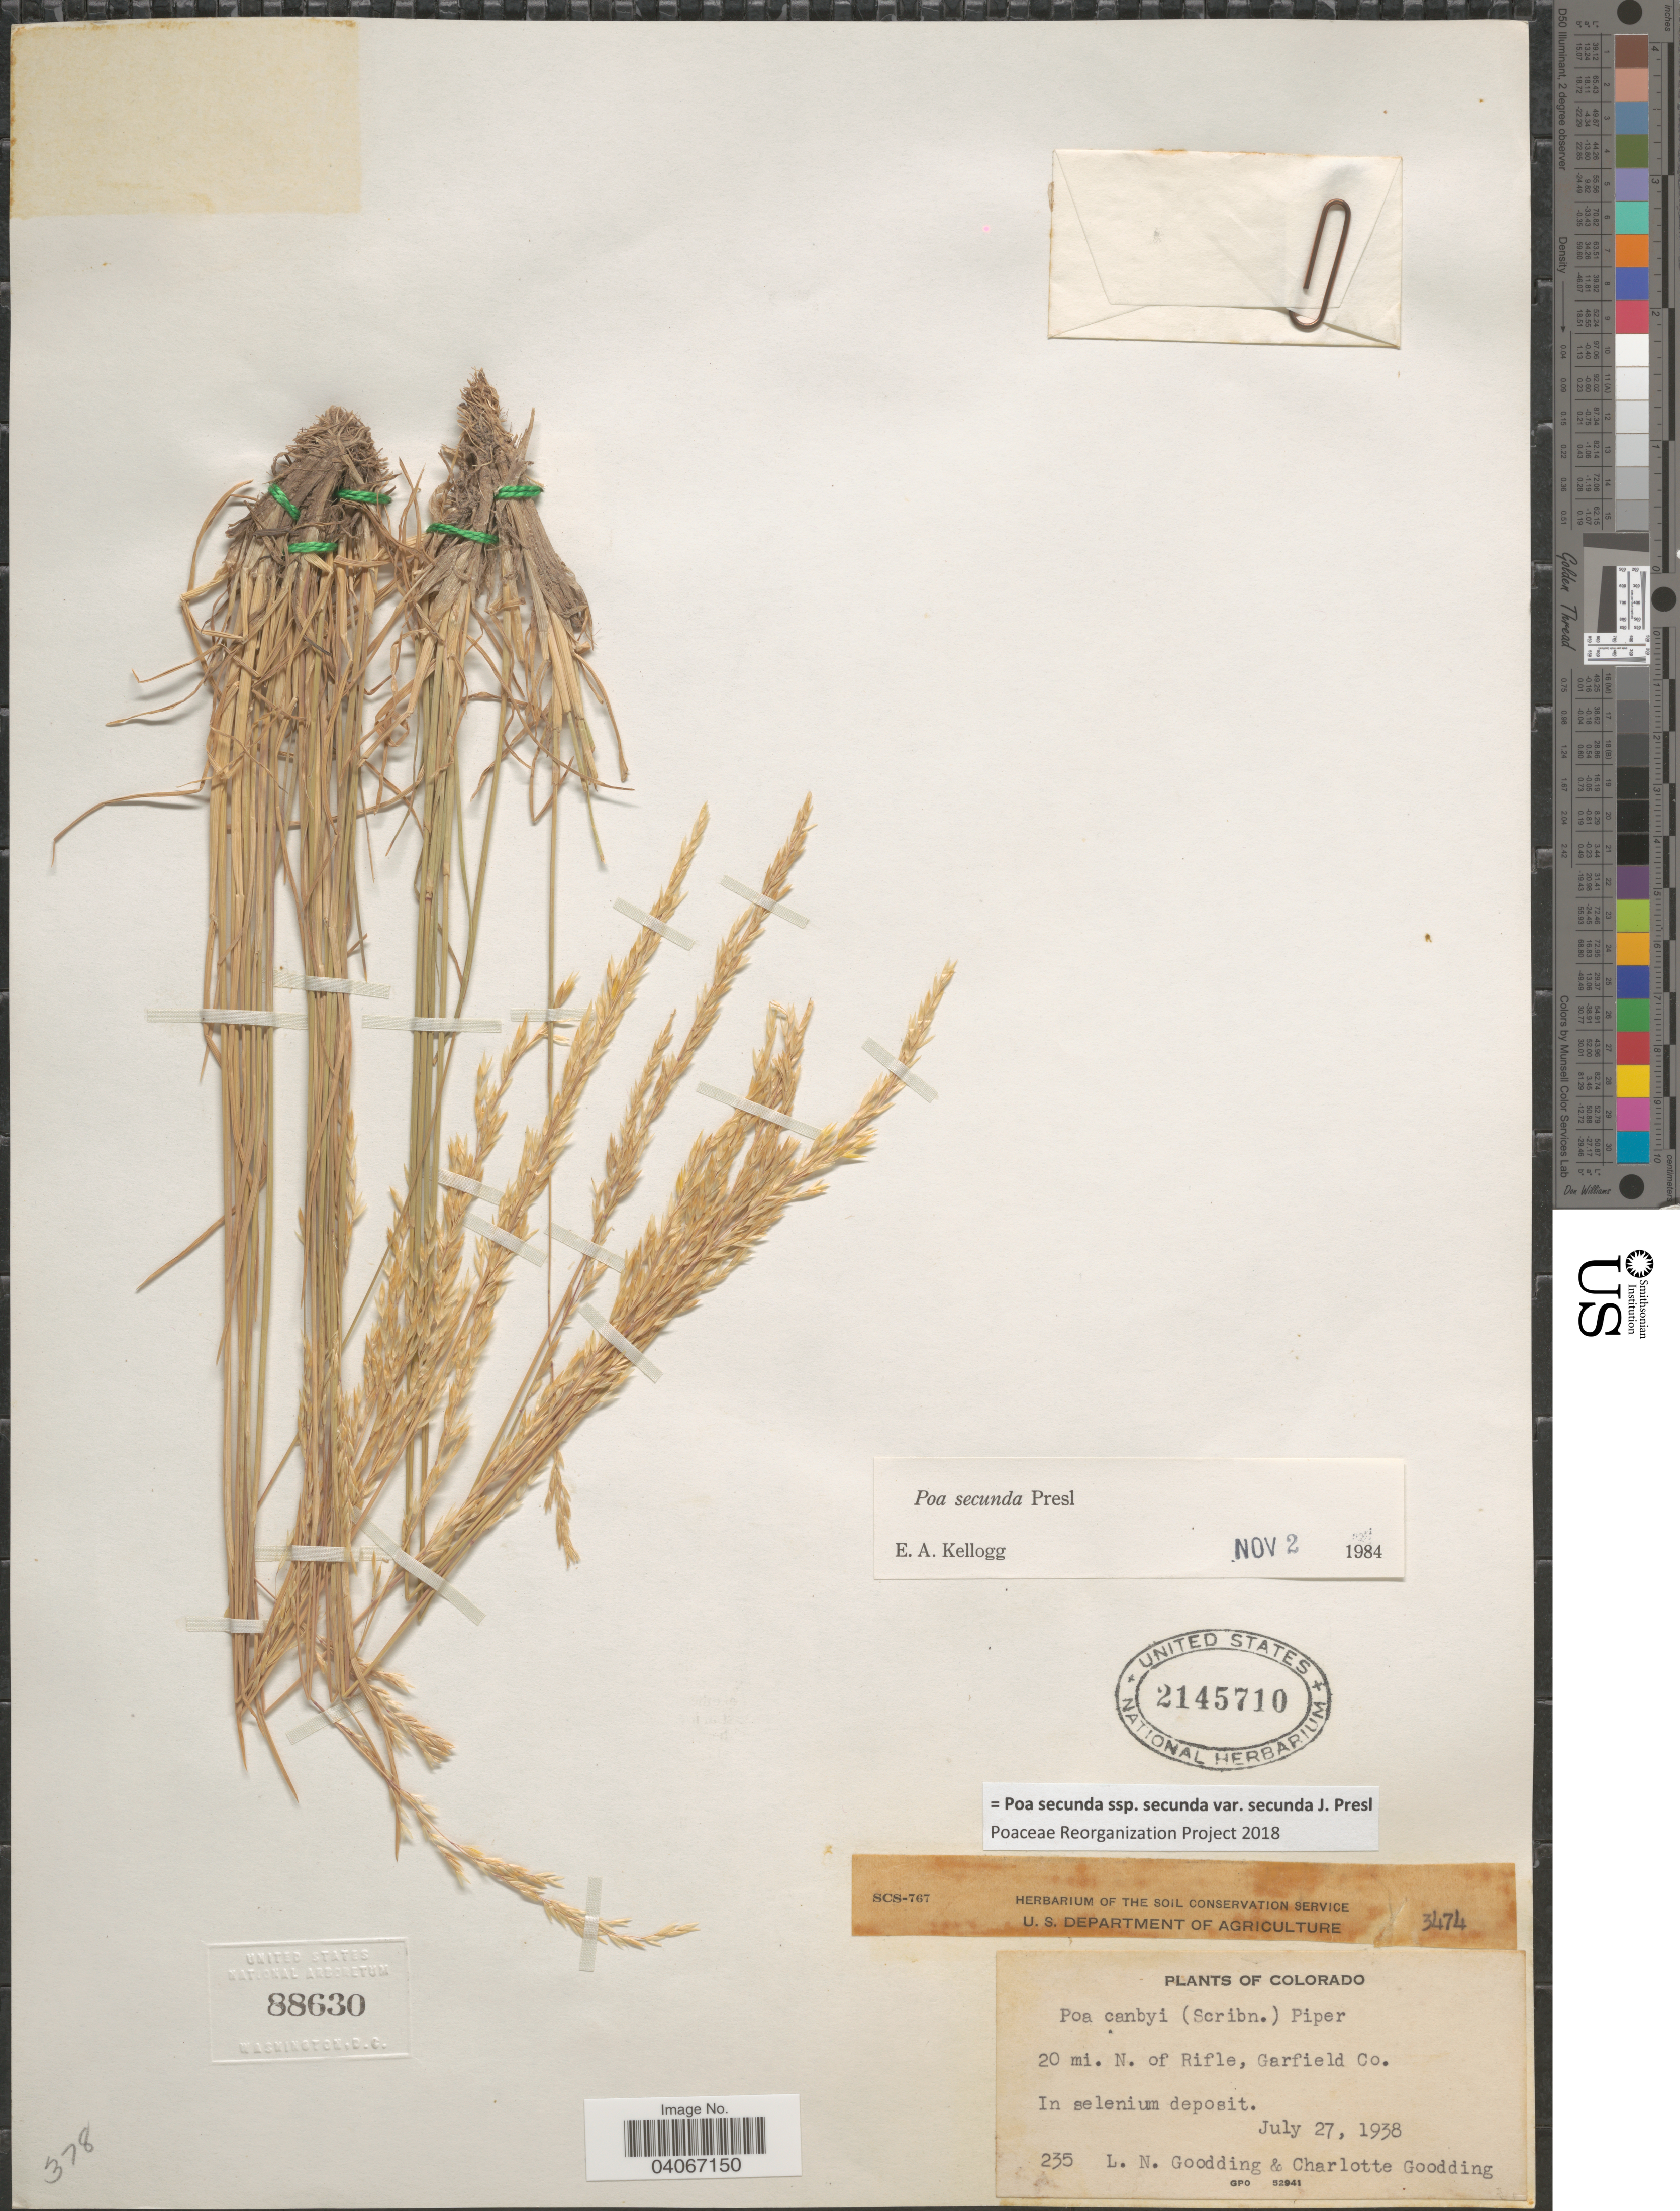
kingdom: Plantae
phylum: Tracheophyta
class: Liliopsida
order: Poales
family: Poaceae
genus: Poa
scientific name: Poa secunda subsp. secunda var. secunda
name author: J. Presl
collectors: L. N. Goodding & C. Goodding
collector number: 235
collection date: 1938-07-27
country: United States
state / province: Colorado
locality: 20 mi. N. of Rifle, Garfield Co.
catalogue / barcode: US 2145710